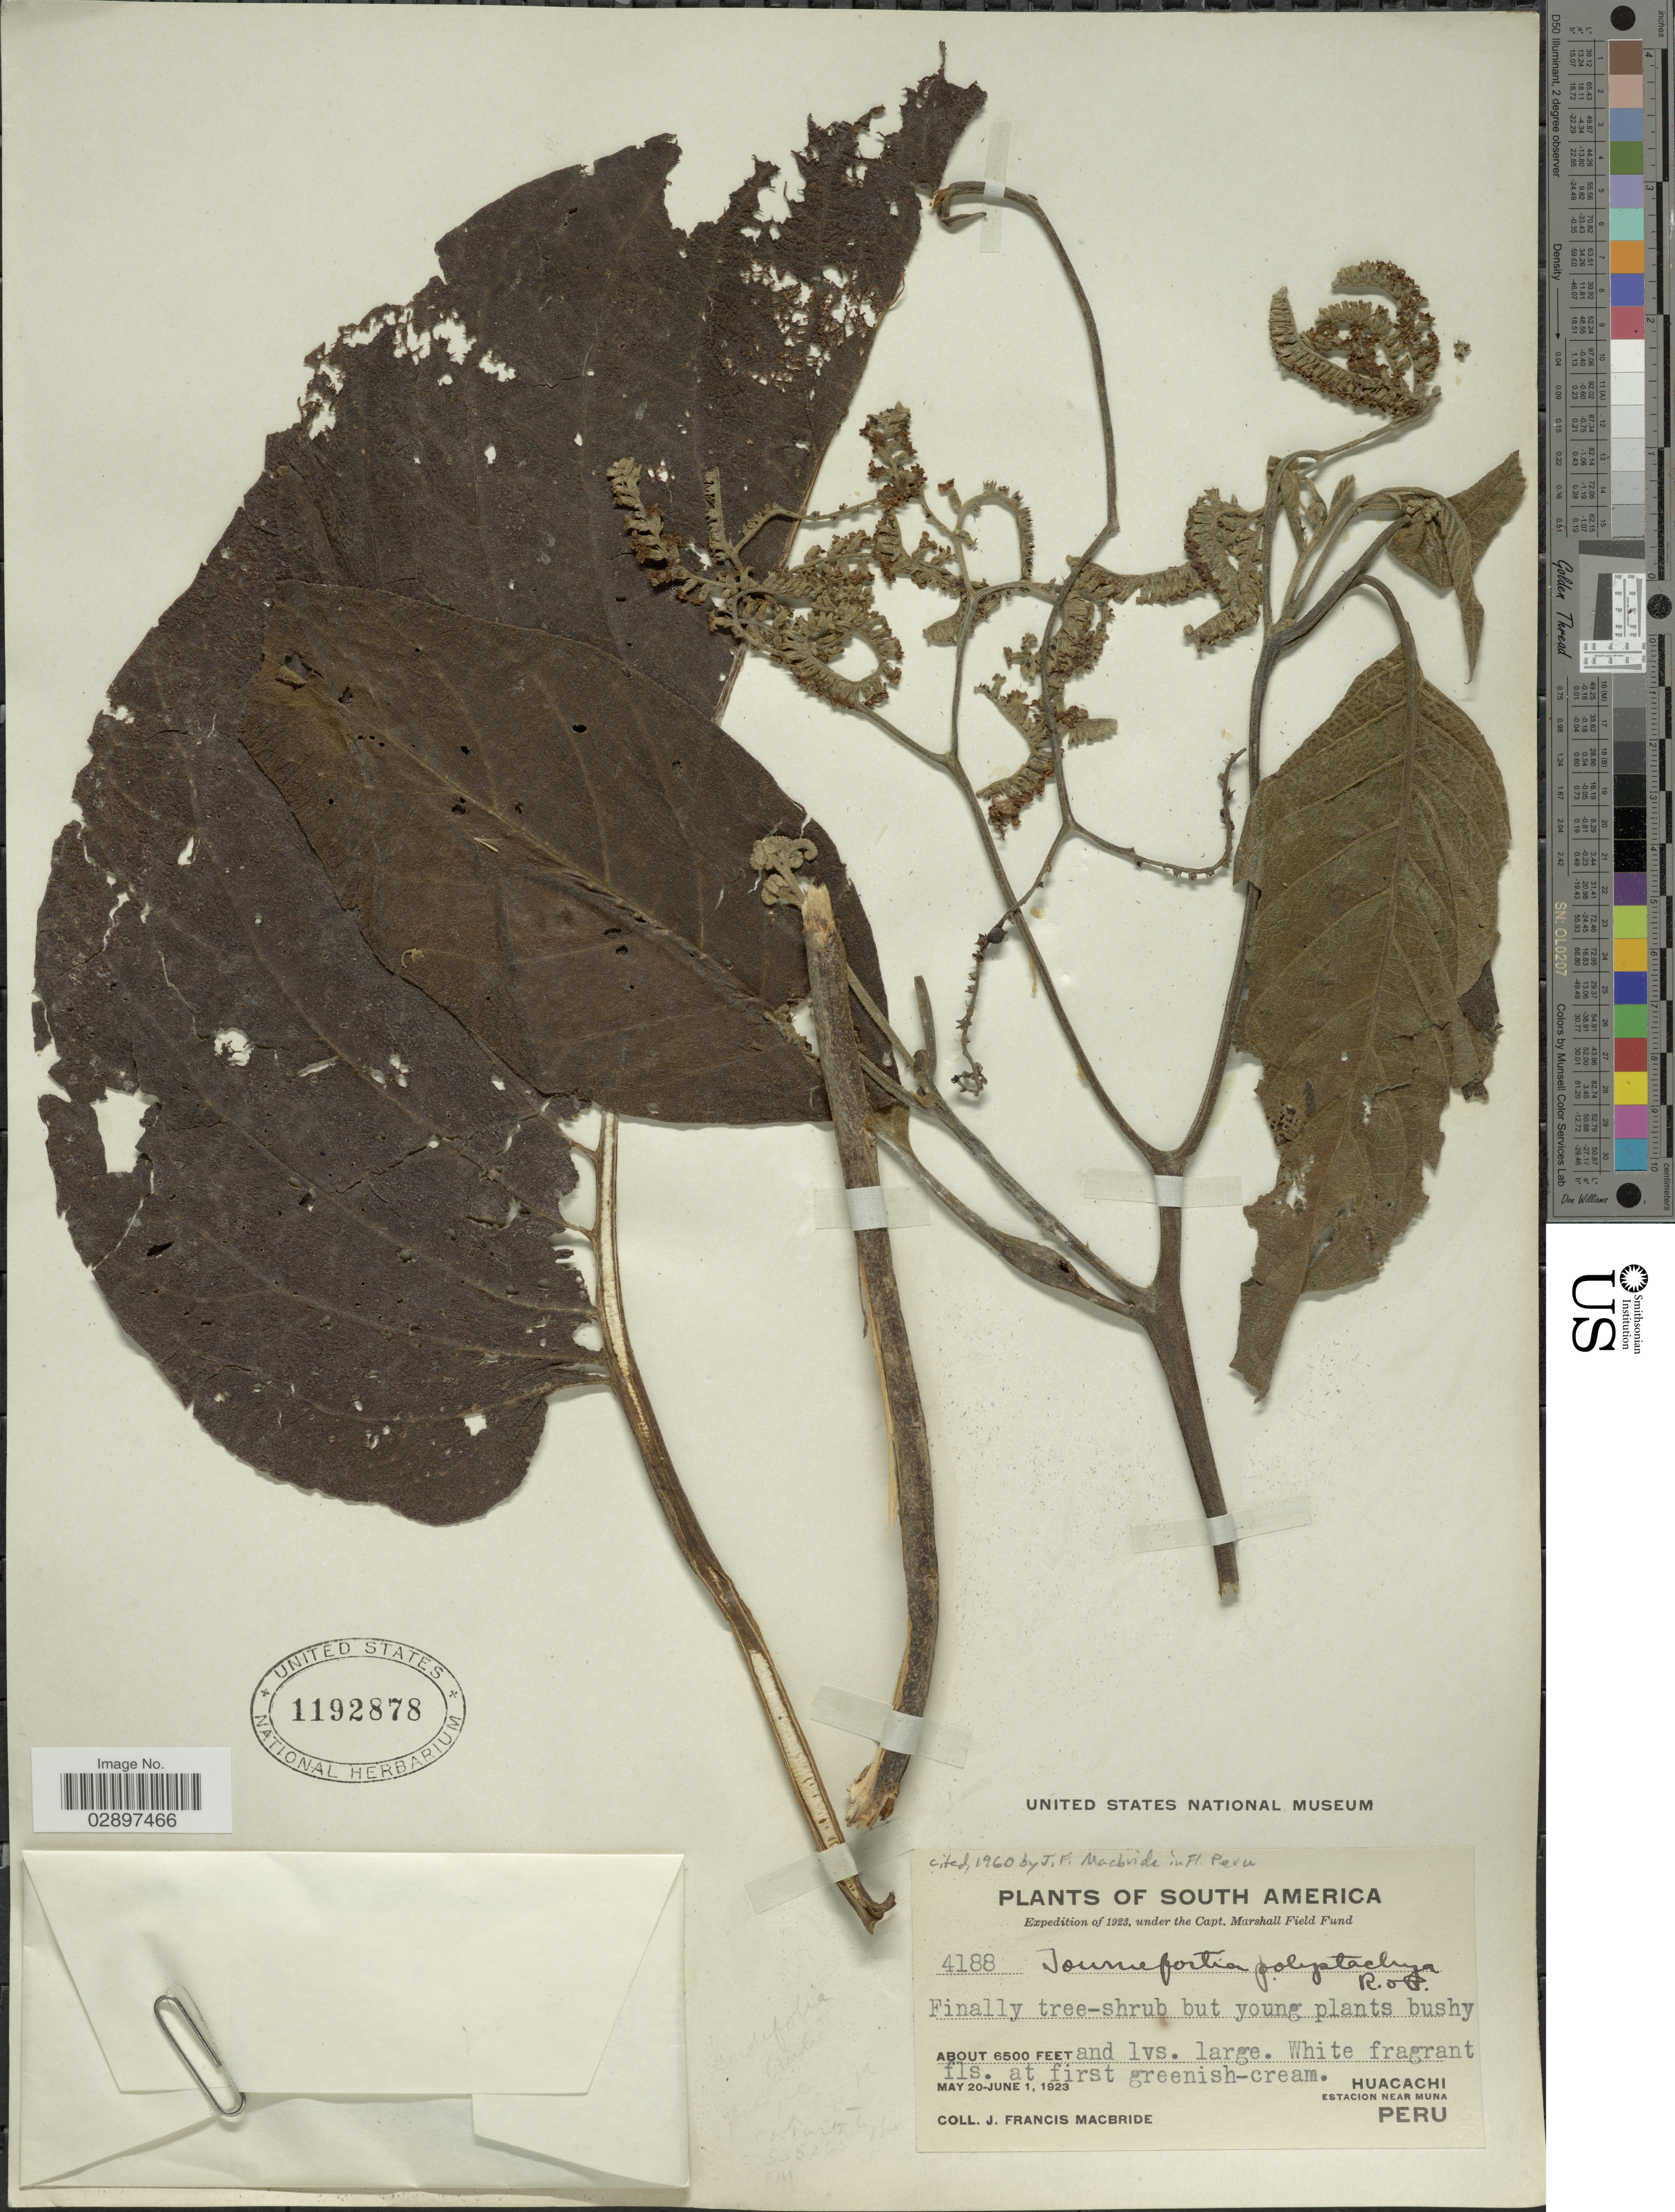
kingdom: Plantae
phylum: Tracheophyta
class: Magnoliopsida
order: Boraginales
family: Heliotropiaceae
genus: Tournefortia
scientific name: Tournefortia polystachya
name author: Ruiz & Pav.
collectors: J. F. Macbride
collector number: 4188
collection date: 1923-05-20/1923-06-01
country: Peru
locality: Huacachi. Estacion near Muna.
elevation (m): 1981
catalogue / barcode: US 1192878